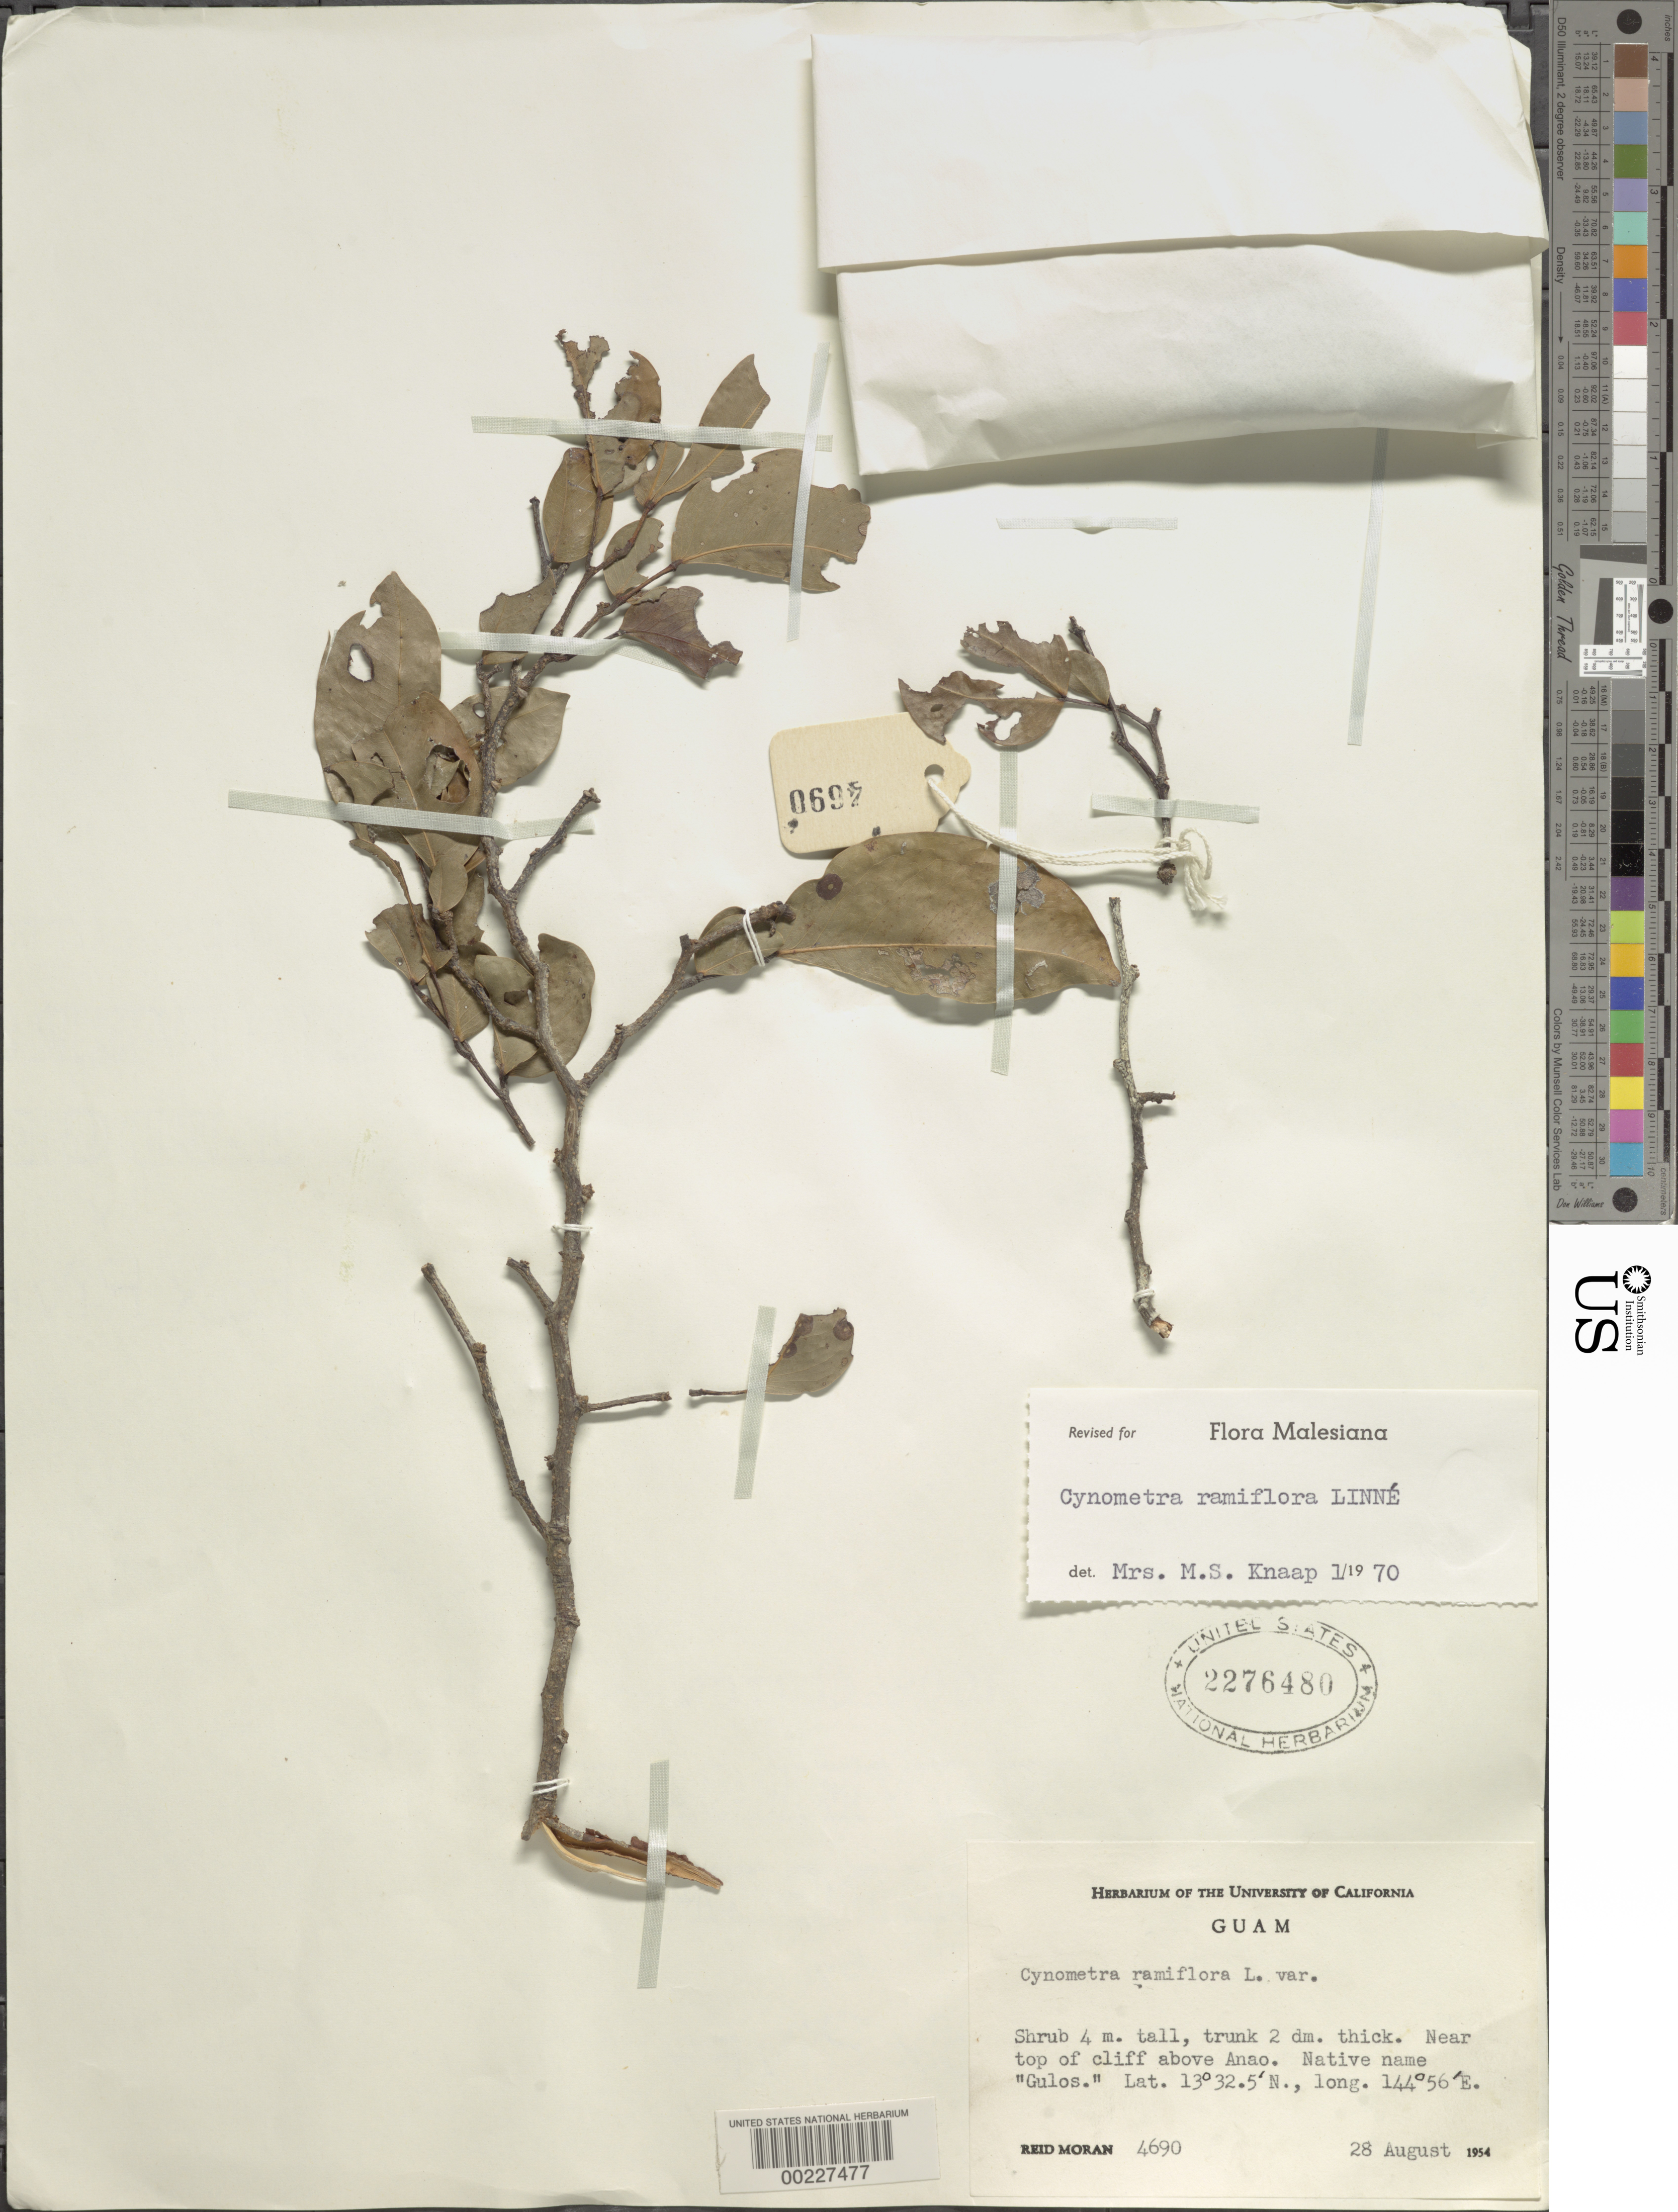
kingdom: Plantae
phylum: Tracheophyta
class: Magnoliopsida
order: Fabales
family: Fabaceae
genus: Cynometra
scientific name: Cynometra ramiflora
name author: L.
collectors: R. V. Moran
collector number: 4690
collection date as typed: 28 Aug 1954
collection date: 1954-08-28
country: Guam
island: Guam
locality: Near top of cliff above anao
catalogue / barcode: US 2276480